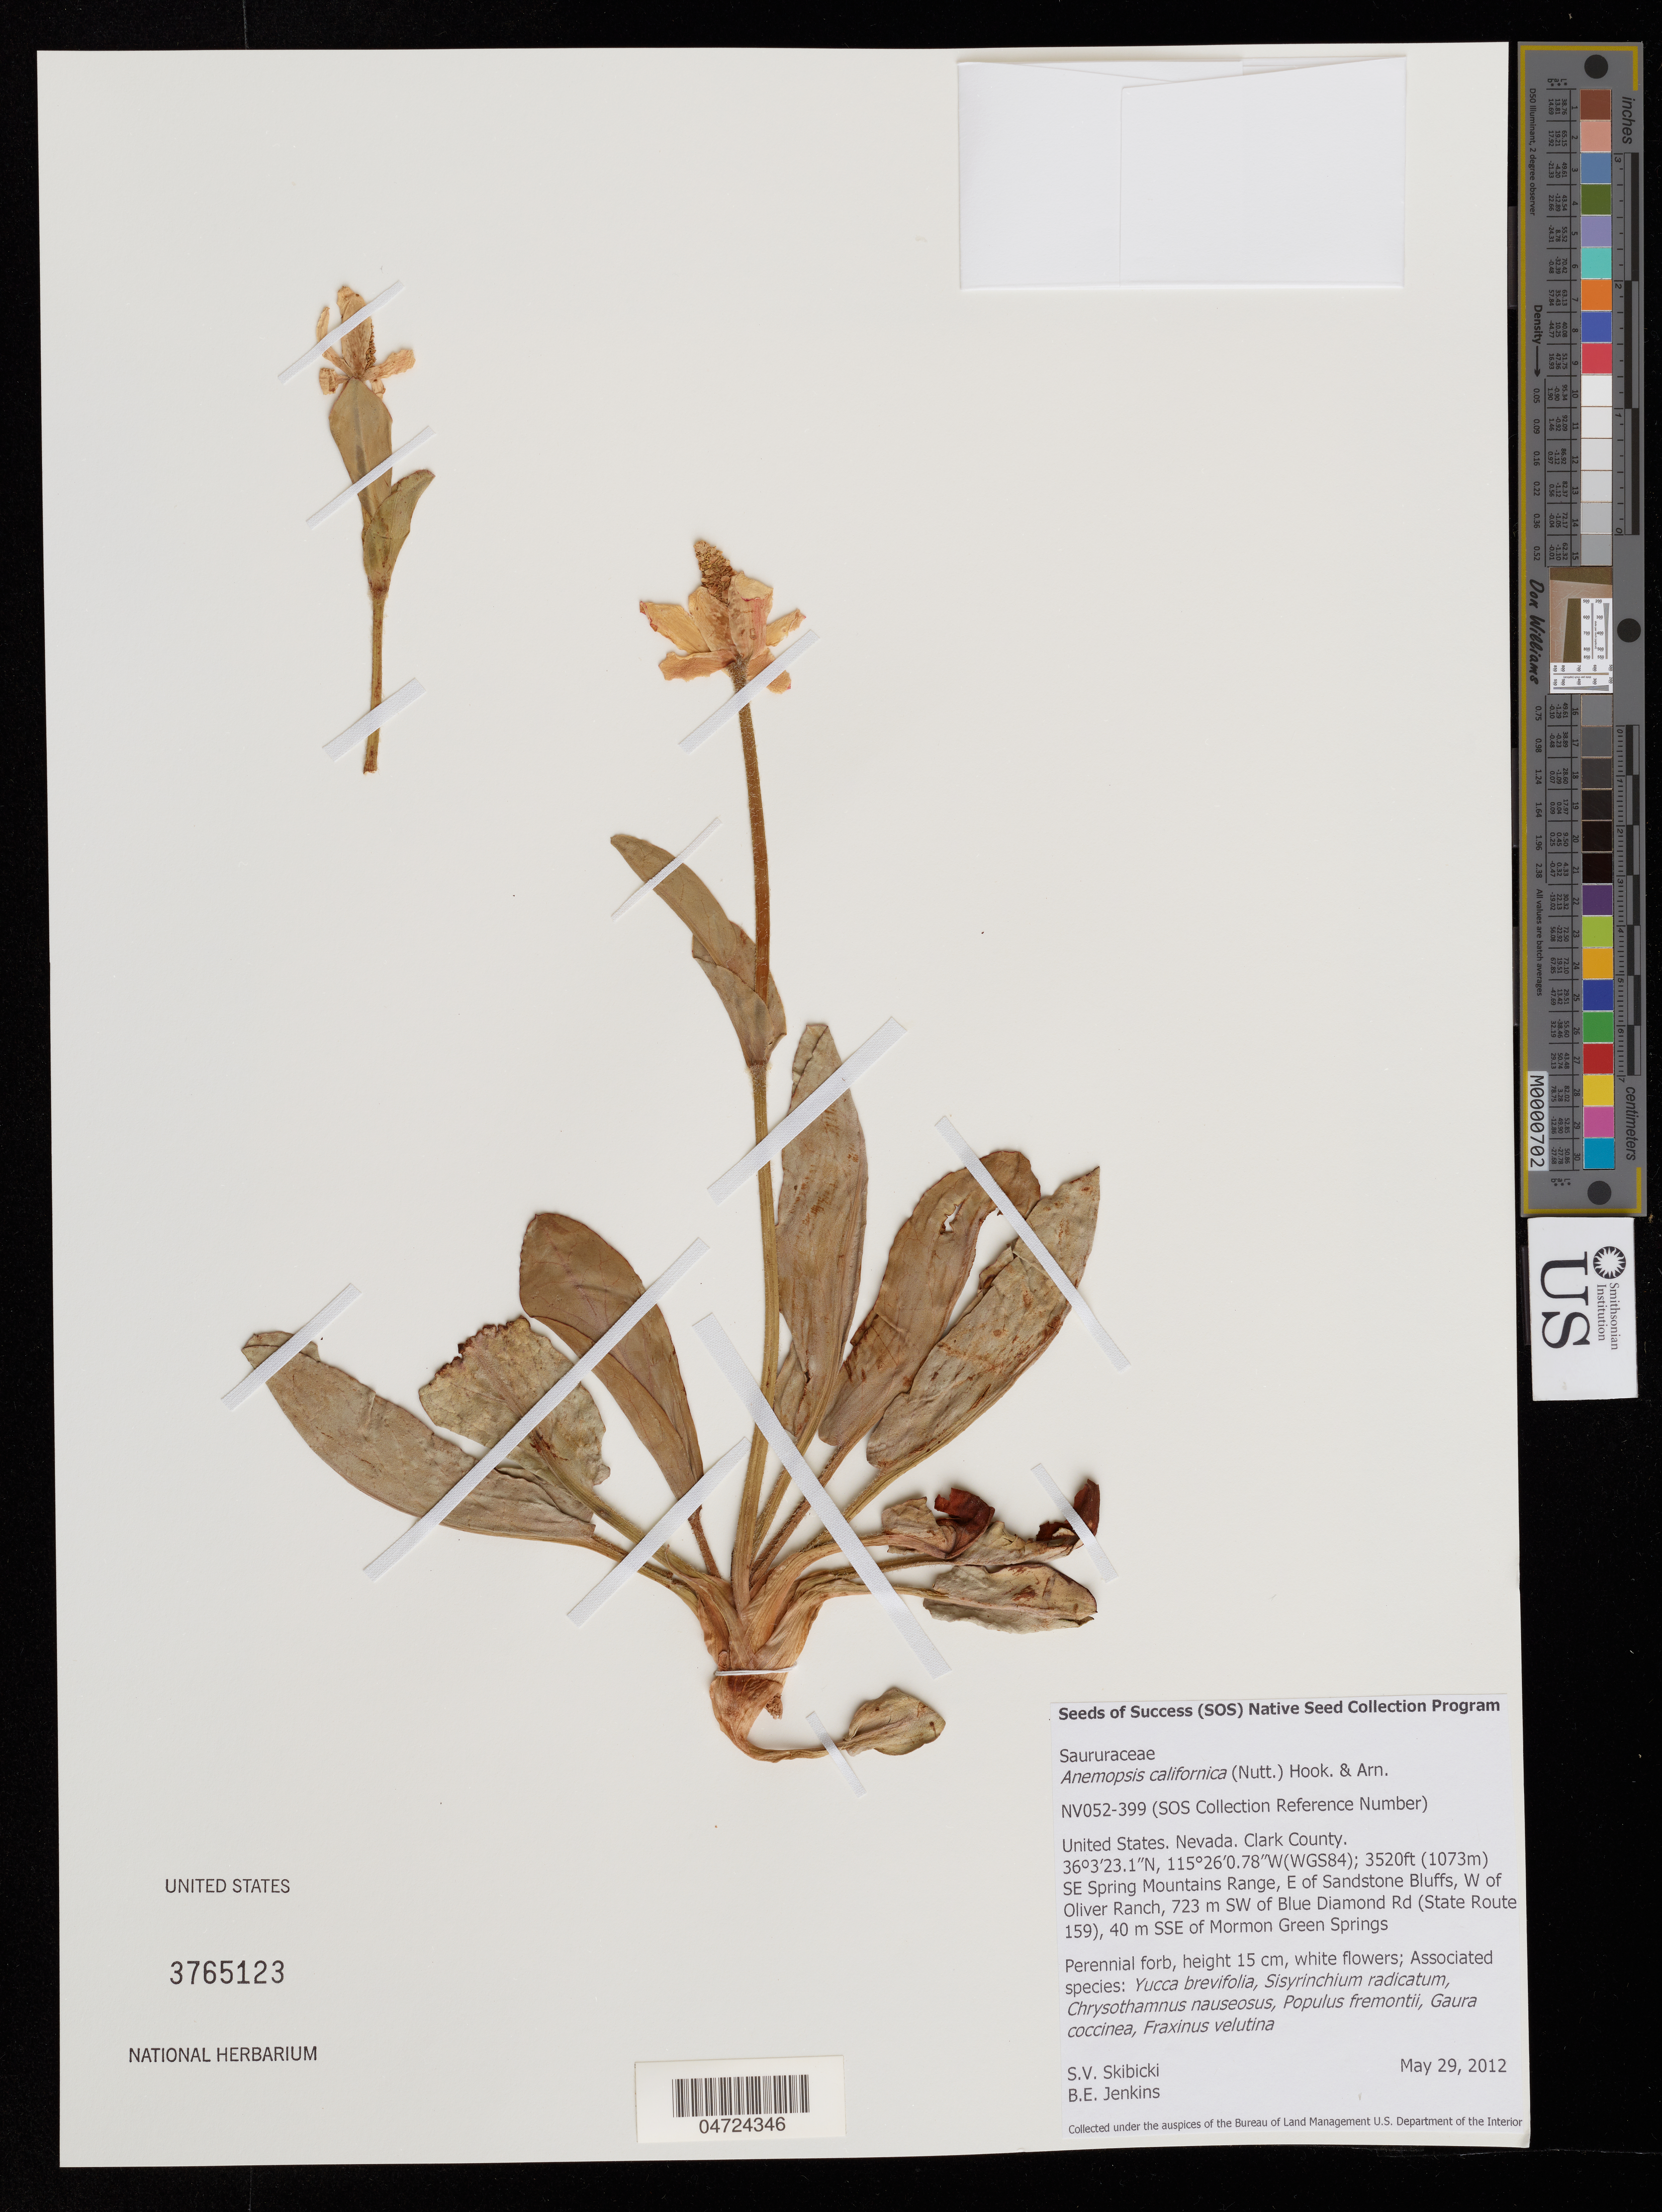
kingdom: Plantae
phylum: Tracheophyta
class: Magnoliopsida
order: Piperales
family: Saururaceae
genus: Anemopsis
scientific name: Anemopsis californica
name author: (Nutt.) Hook. & Arn.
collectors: S. Skibicki & B. Jenkins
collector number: NV052-399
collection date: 2012-05-29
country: United States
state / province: Nevada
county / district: Clark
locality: Clark County. SE Spring Mountains Range, E of Sandstone Bluffs, W of Oliver Ranch, 723 m SW of Blue Diamond Rd (State Route 159), 40 m SSE of Mormon Green Springs.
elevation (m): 1073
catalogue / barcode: US 3765123